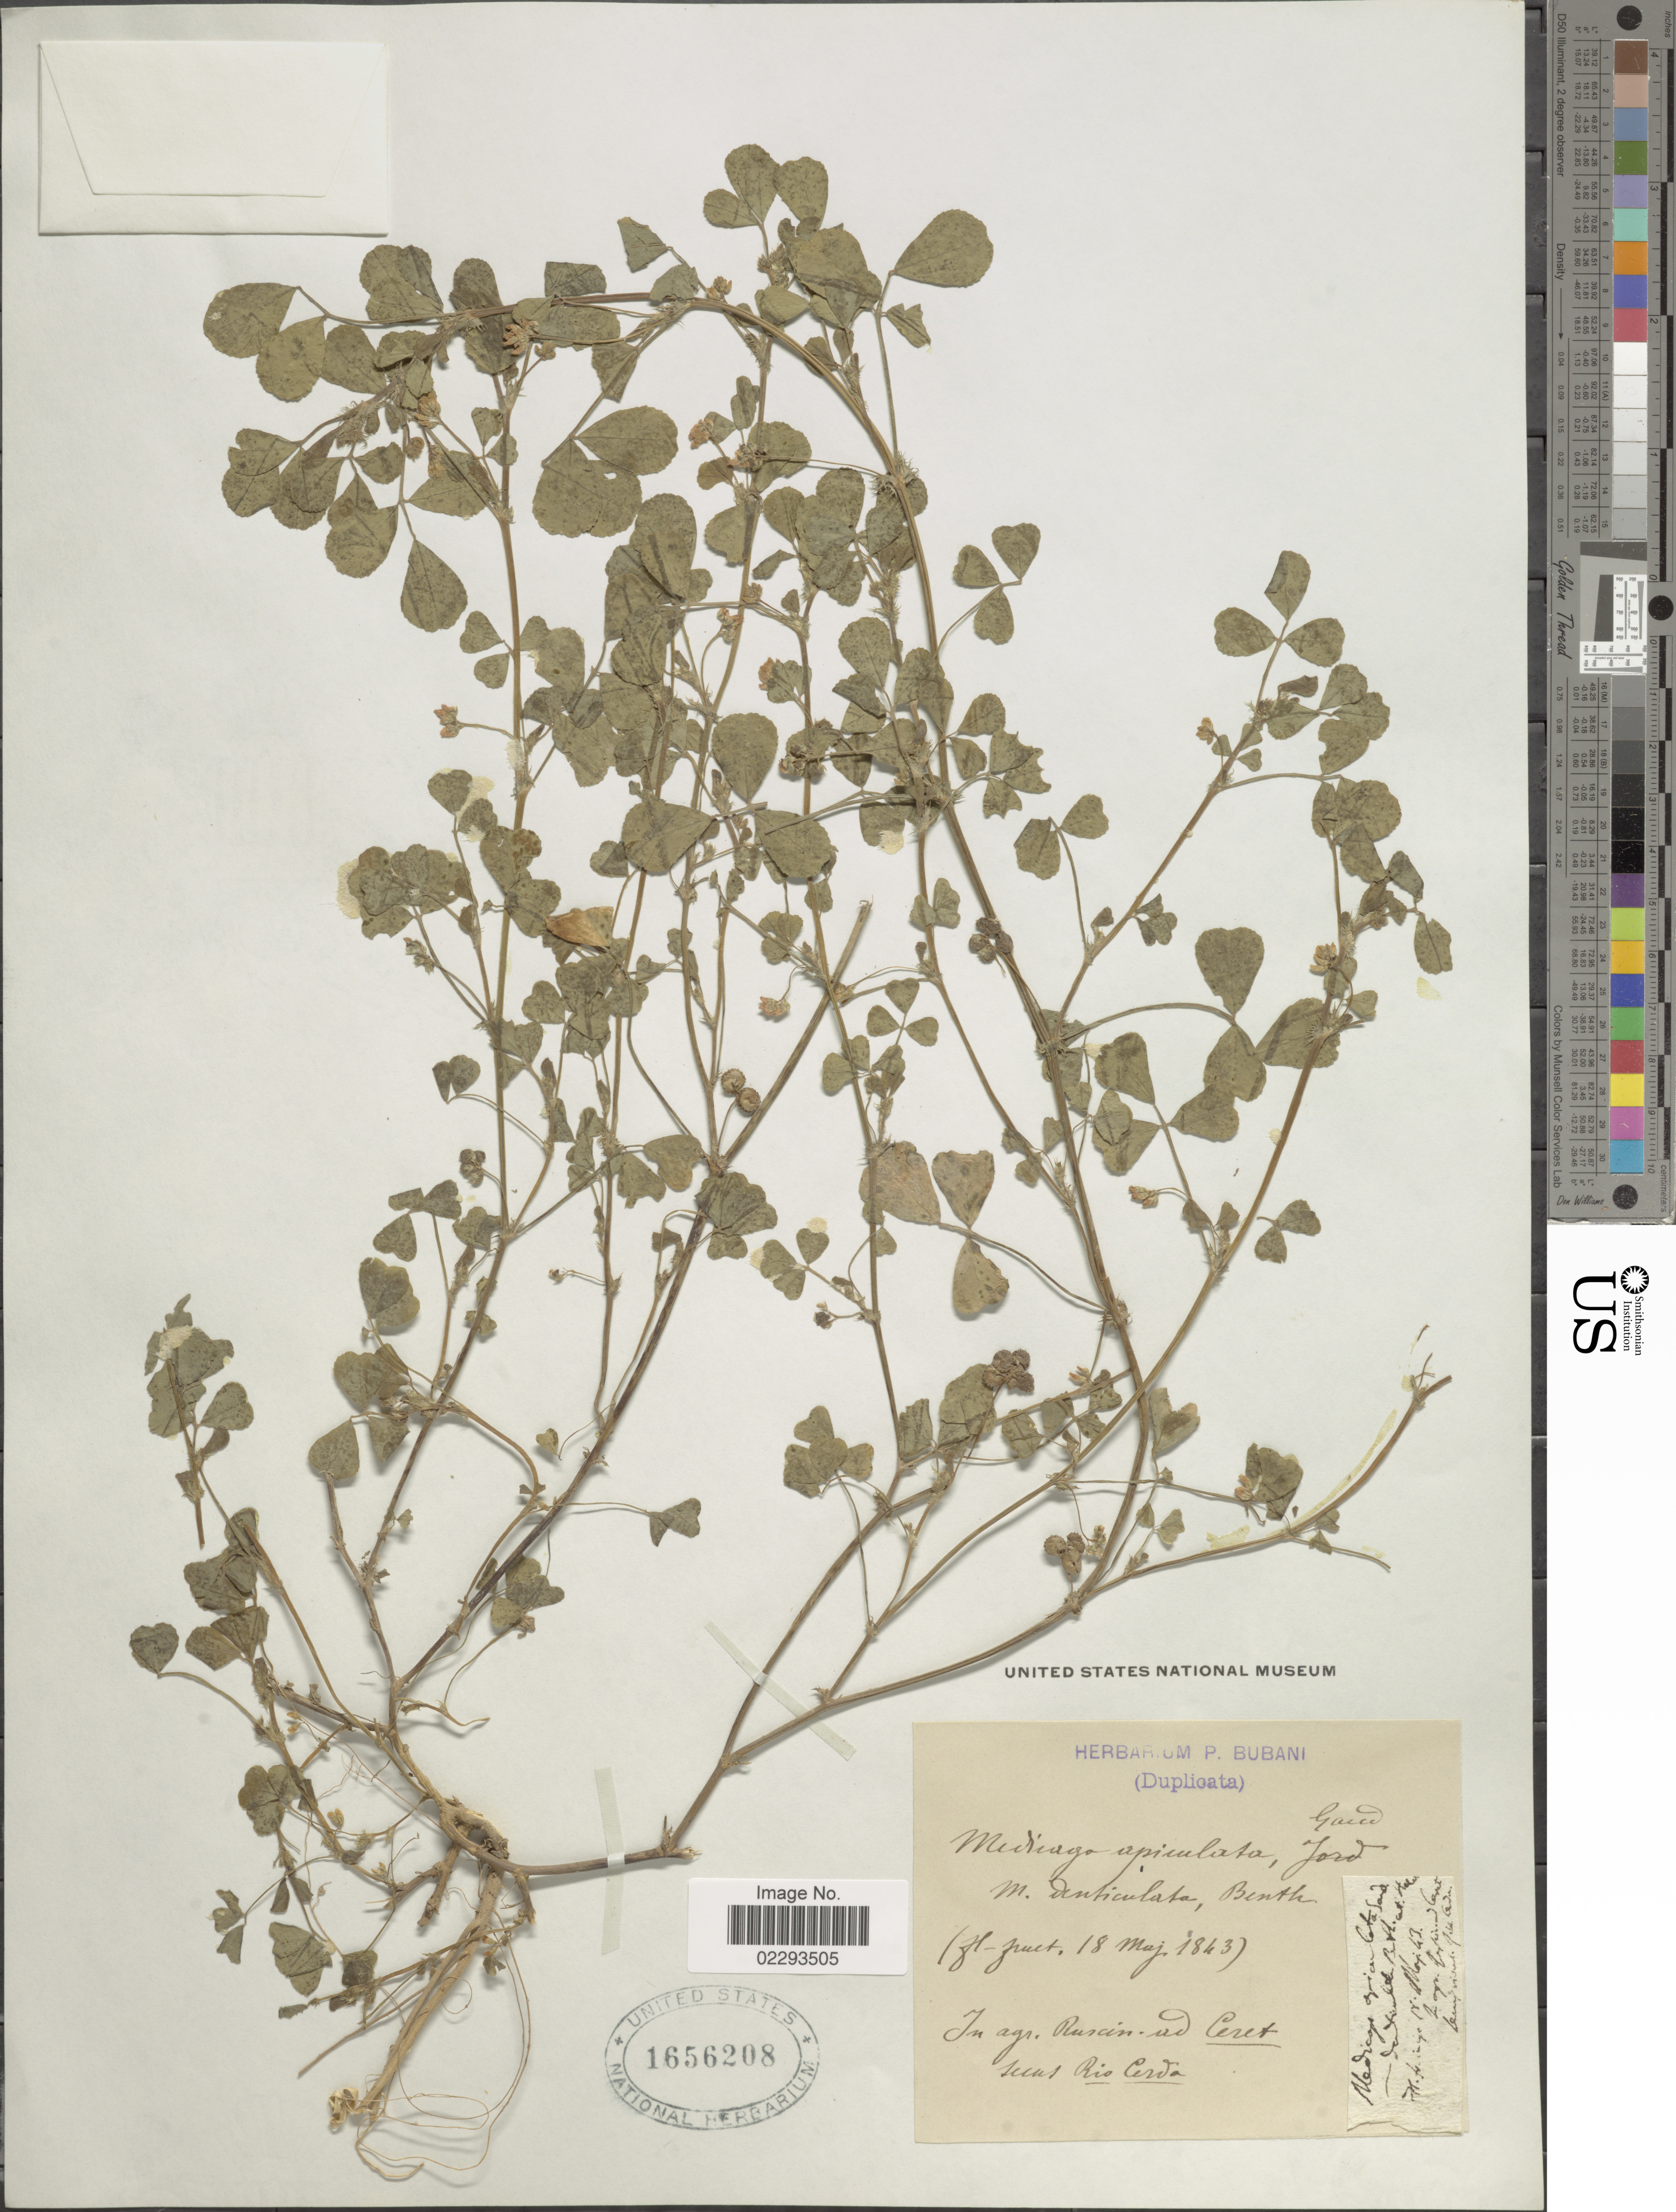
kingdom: Plantae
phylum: Tracheophyta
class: Magnoliopsida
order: Fabales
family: Fabaceae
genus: Medicago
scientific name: Medicago apiculata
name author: Willd.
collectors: ex herb. P. Bubani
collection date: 1843-05-18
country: France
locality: In agr. Ruscin. ad Ceret secus Rio Cerda [interpreted]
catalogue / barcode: US 1656208